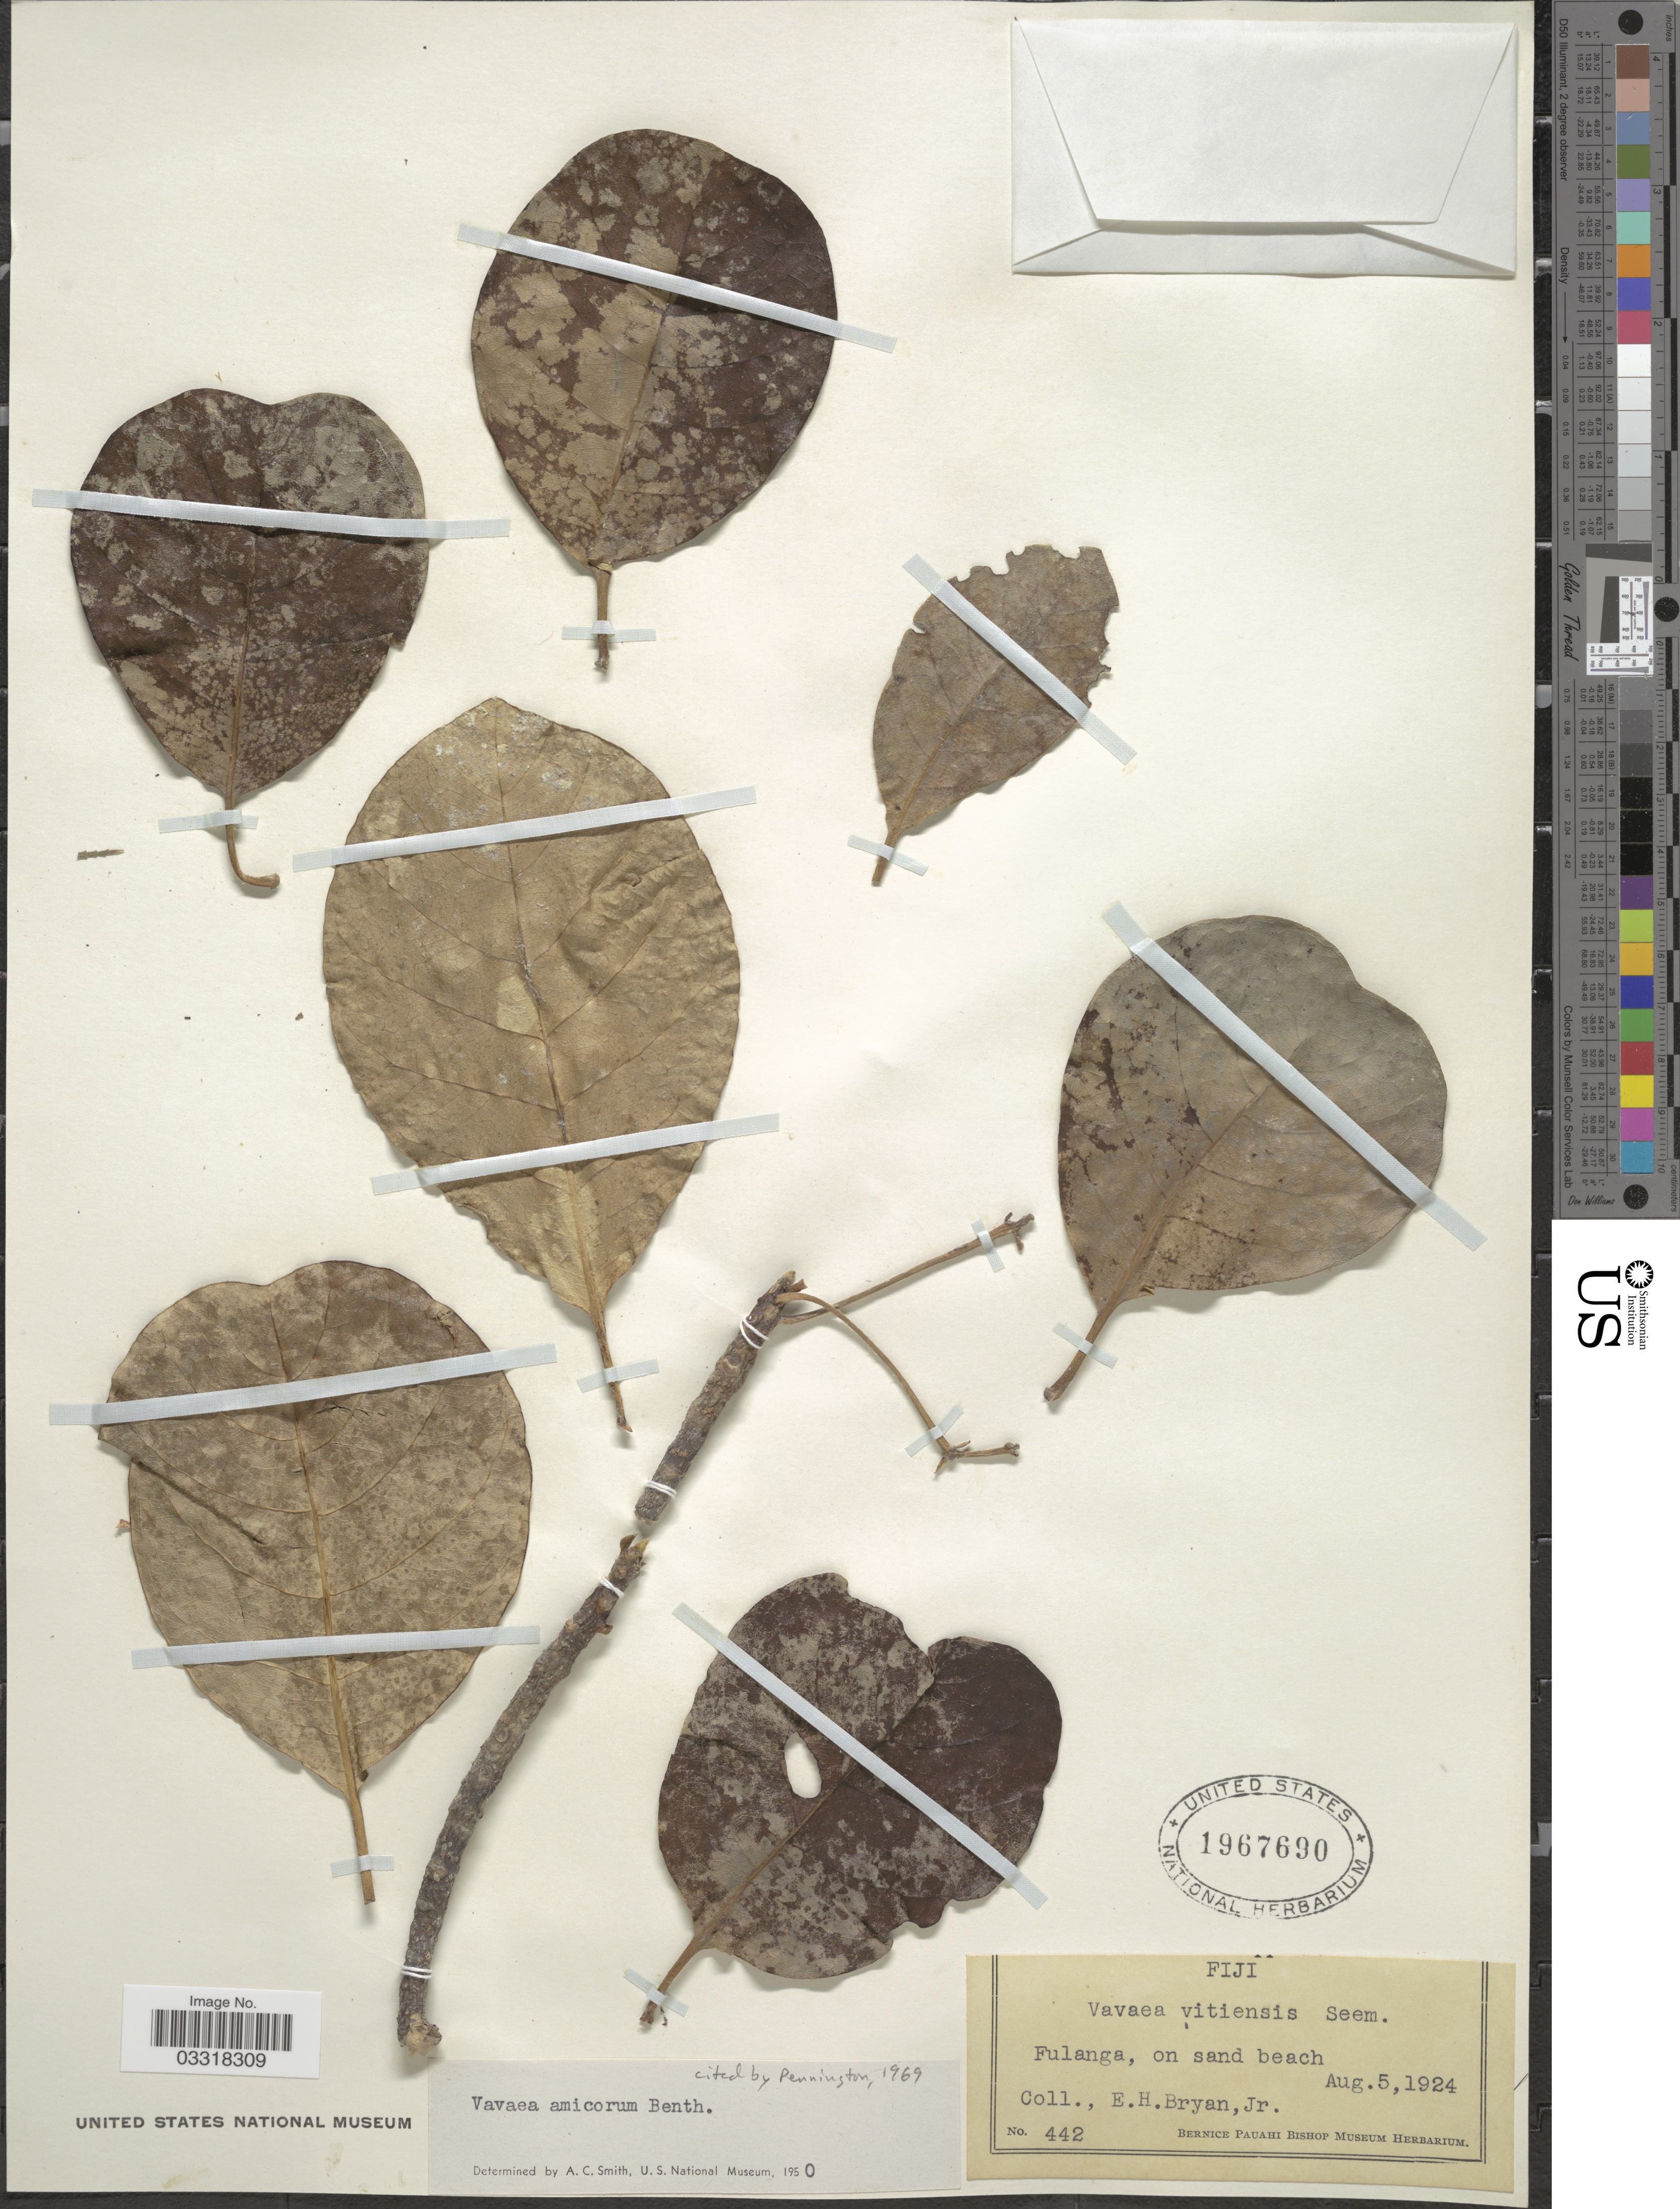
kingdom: Plantae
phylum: Tracheophyta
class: Magnoliopsida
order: Sapindales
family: Meliaceae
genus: Vavaea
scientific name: Vavaea amicorum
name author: Benth.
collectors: E. Bryan Jr.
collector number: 442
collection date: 1924-08-05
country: Fiji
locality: Fulanga, on sand beach.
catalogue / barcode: US 1967690